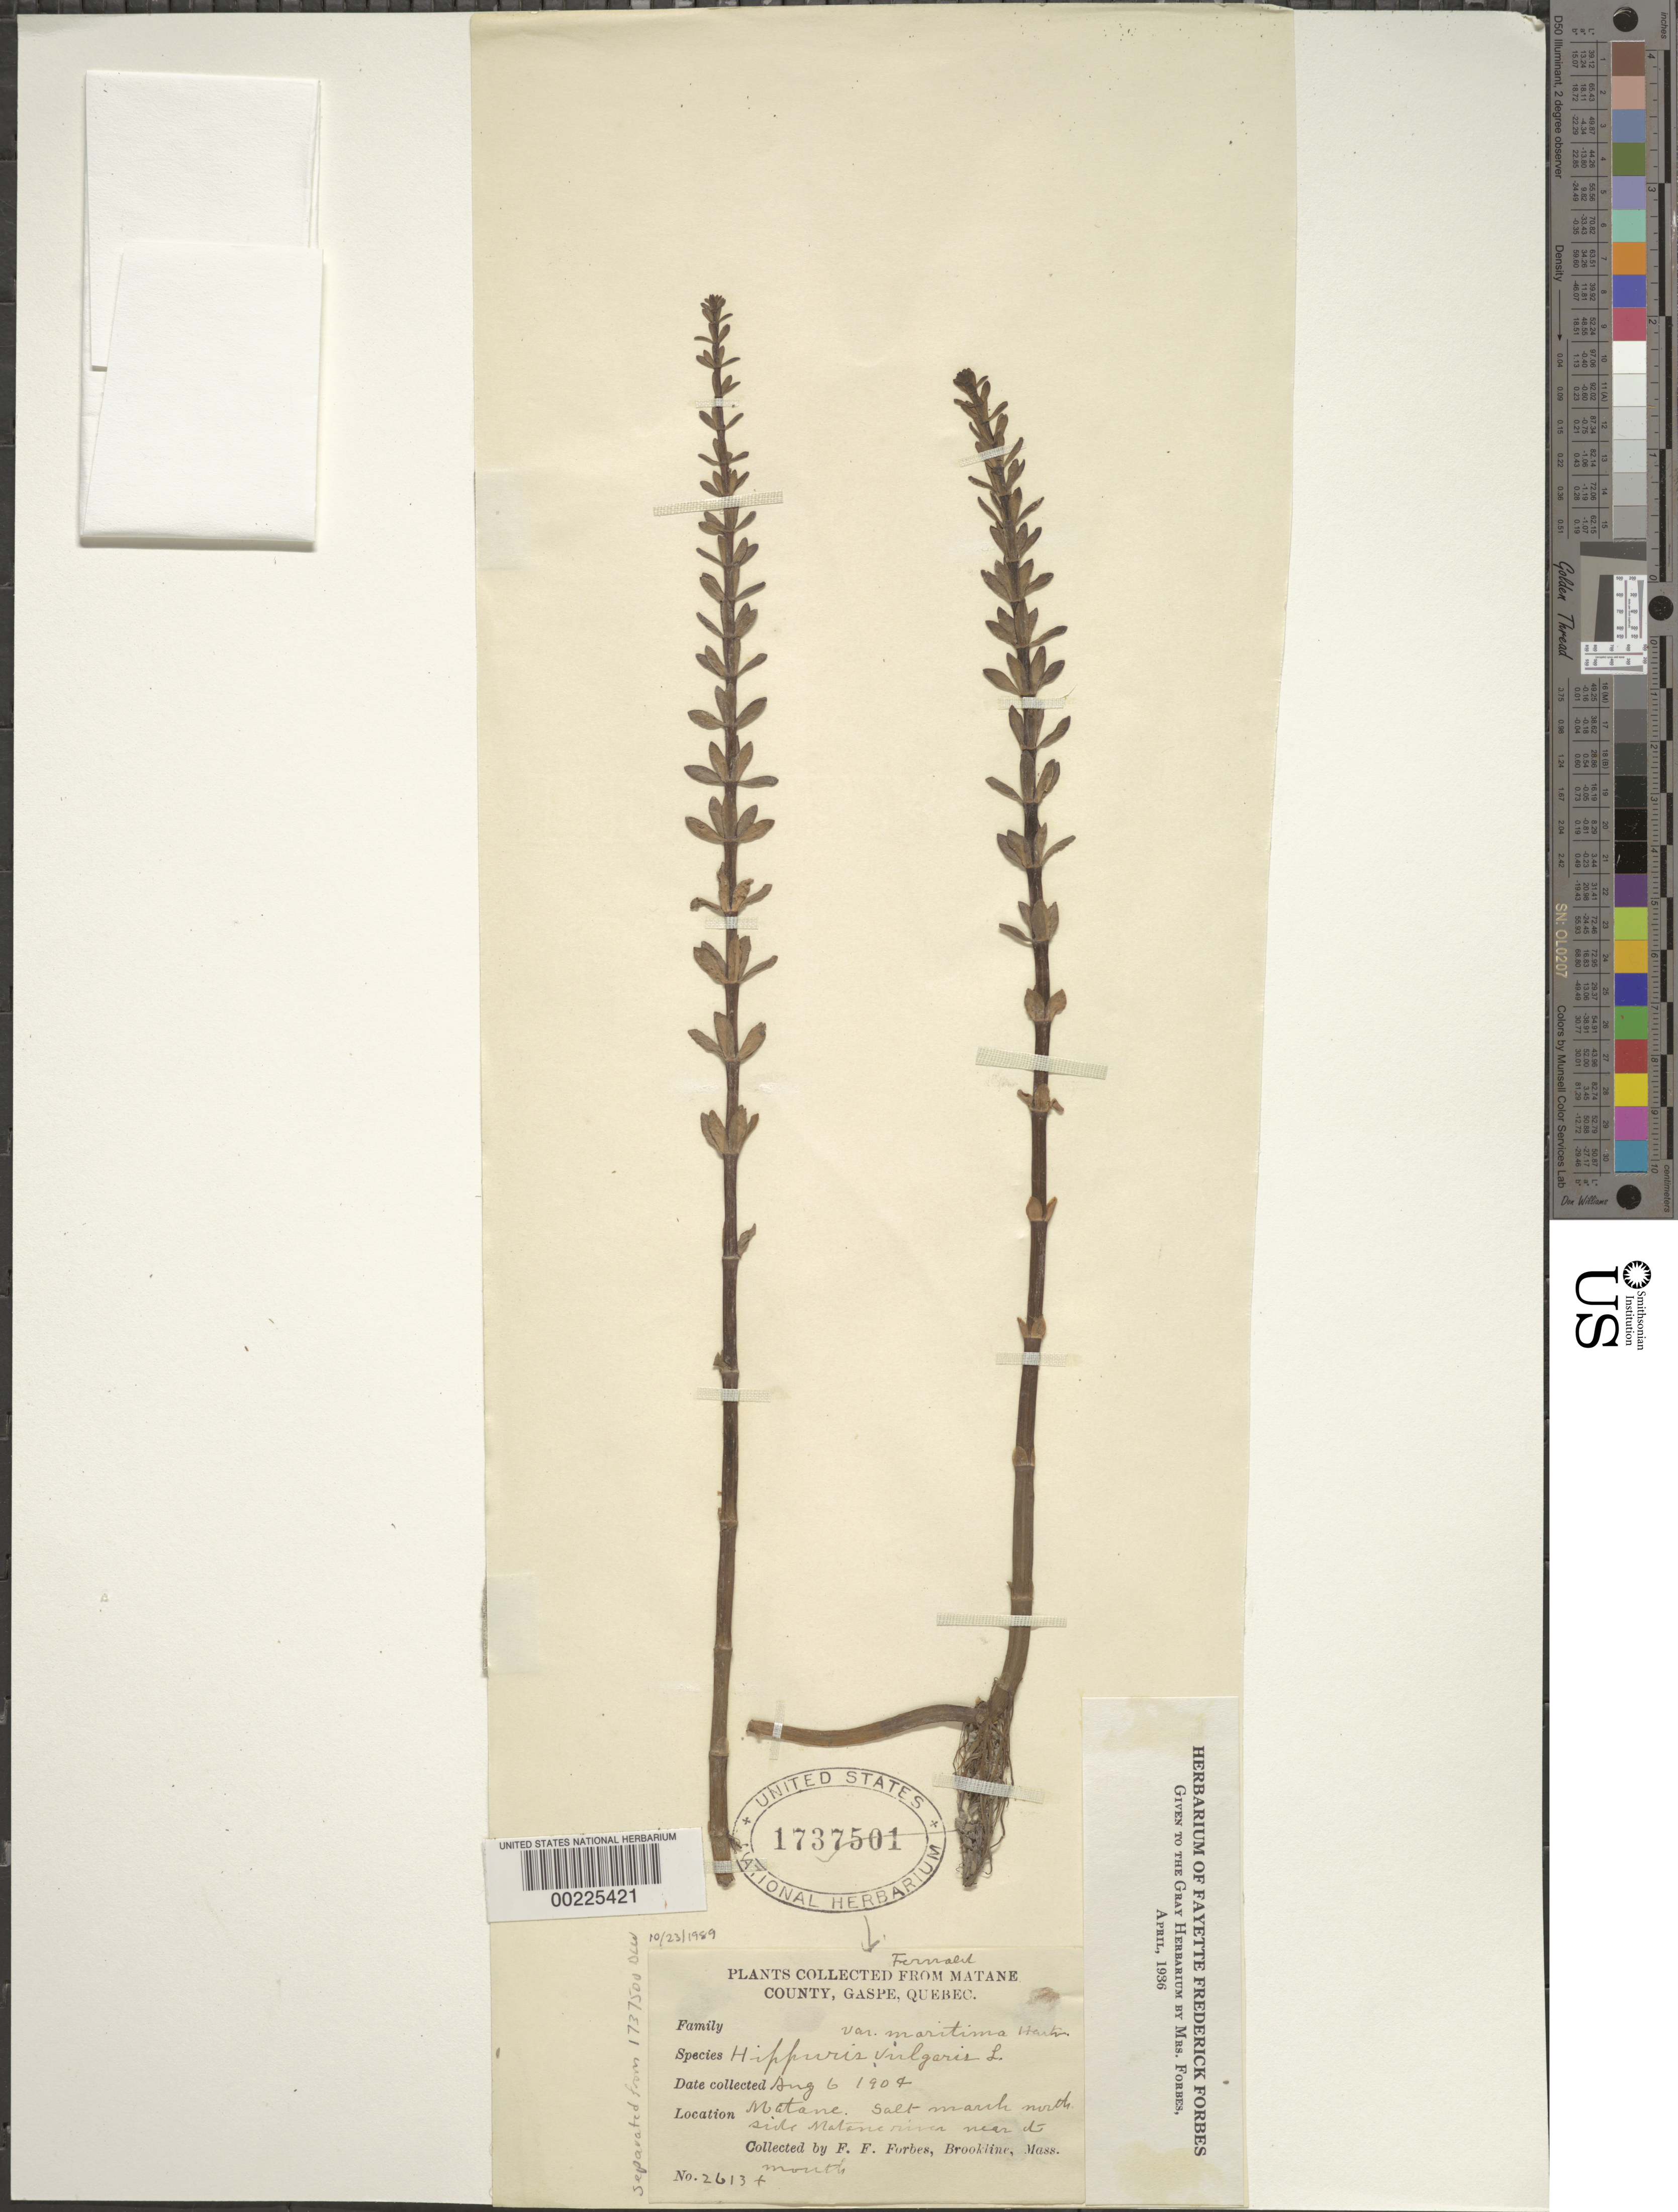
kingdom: Plantae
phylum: Tracheophyta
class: Magnoliopsida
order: Lamiales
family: Plantaginaceae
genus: Hippuris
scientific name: Hippuris vulgaris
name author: L.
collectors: F. Forbes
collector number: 2613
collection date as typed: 06 Aug 1904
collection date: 1904-08-06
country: Canada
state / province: Quebec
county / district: Matane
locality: Matane, salt marsh n side matane river near mouth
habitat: Salt marsh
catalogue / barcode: US 1737501